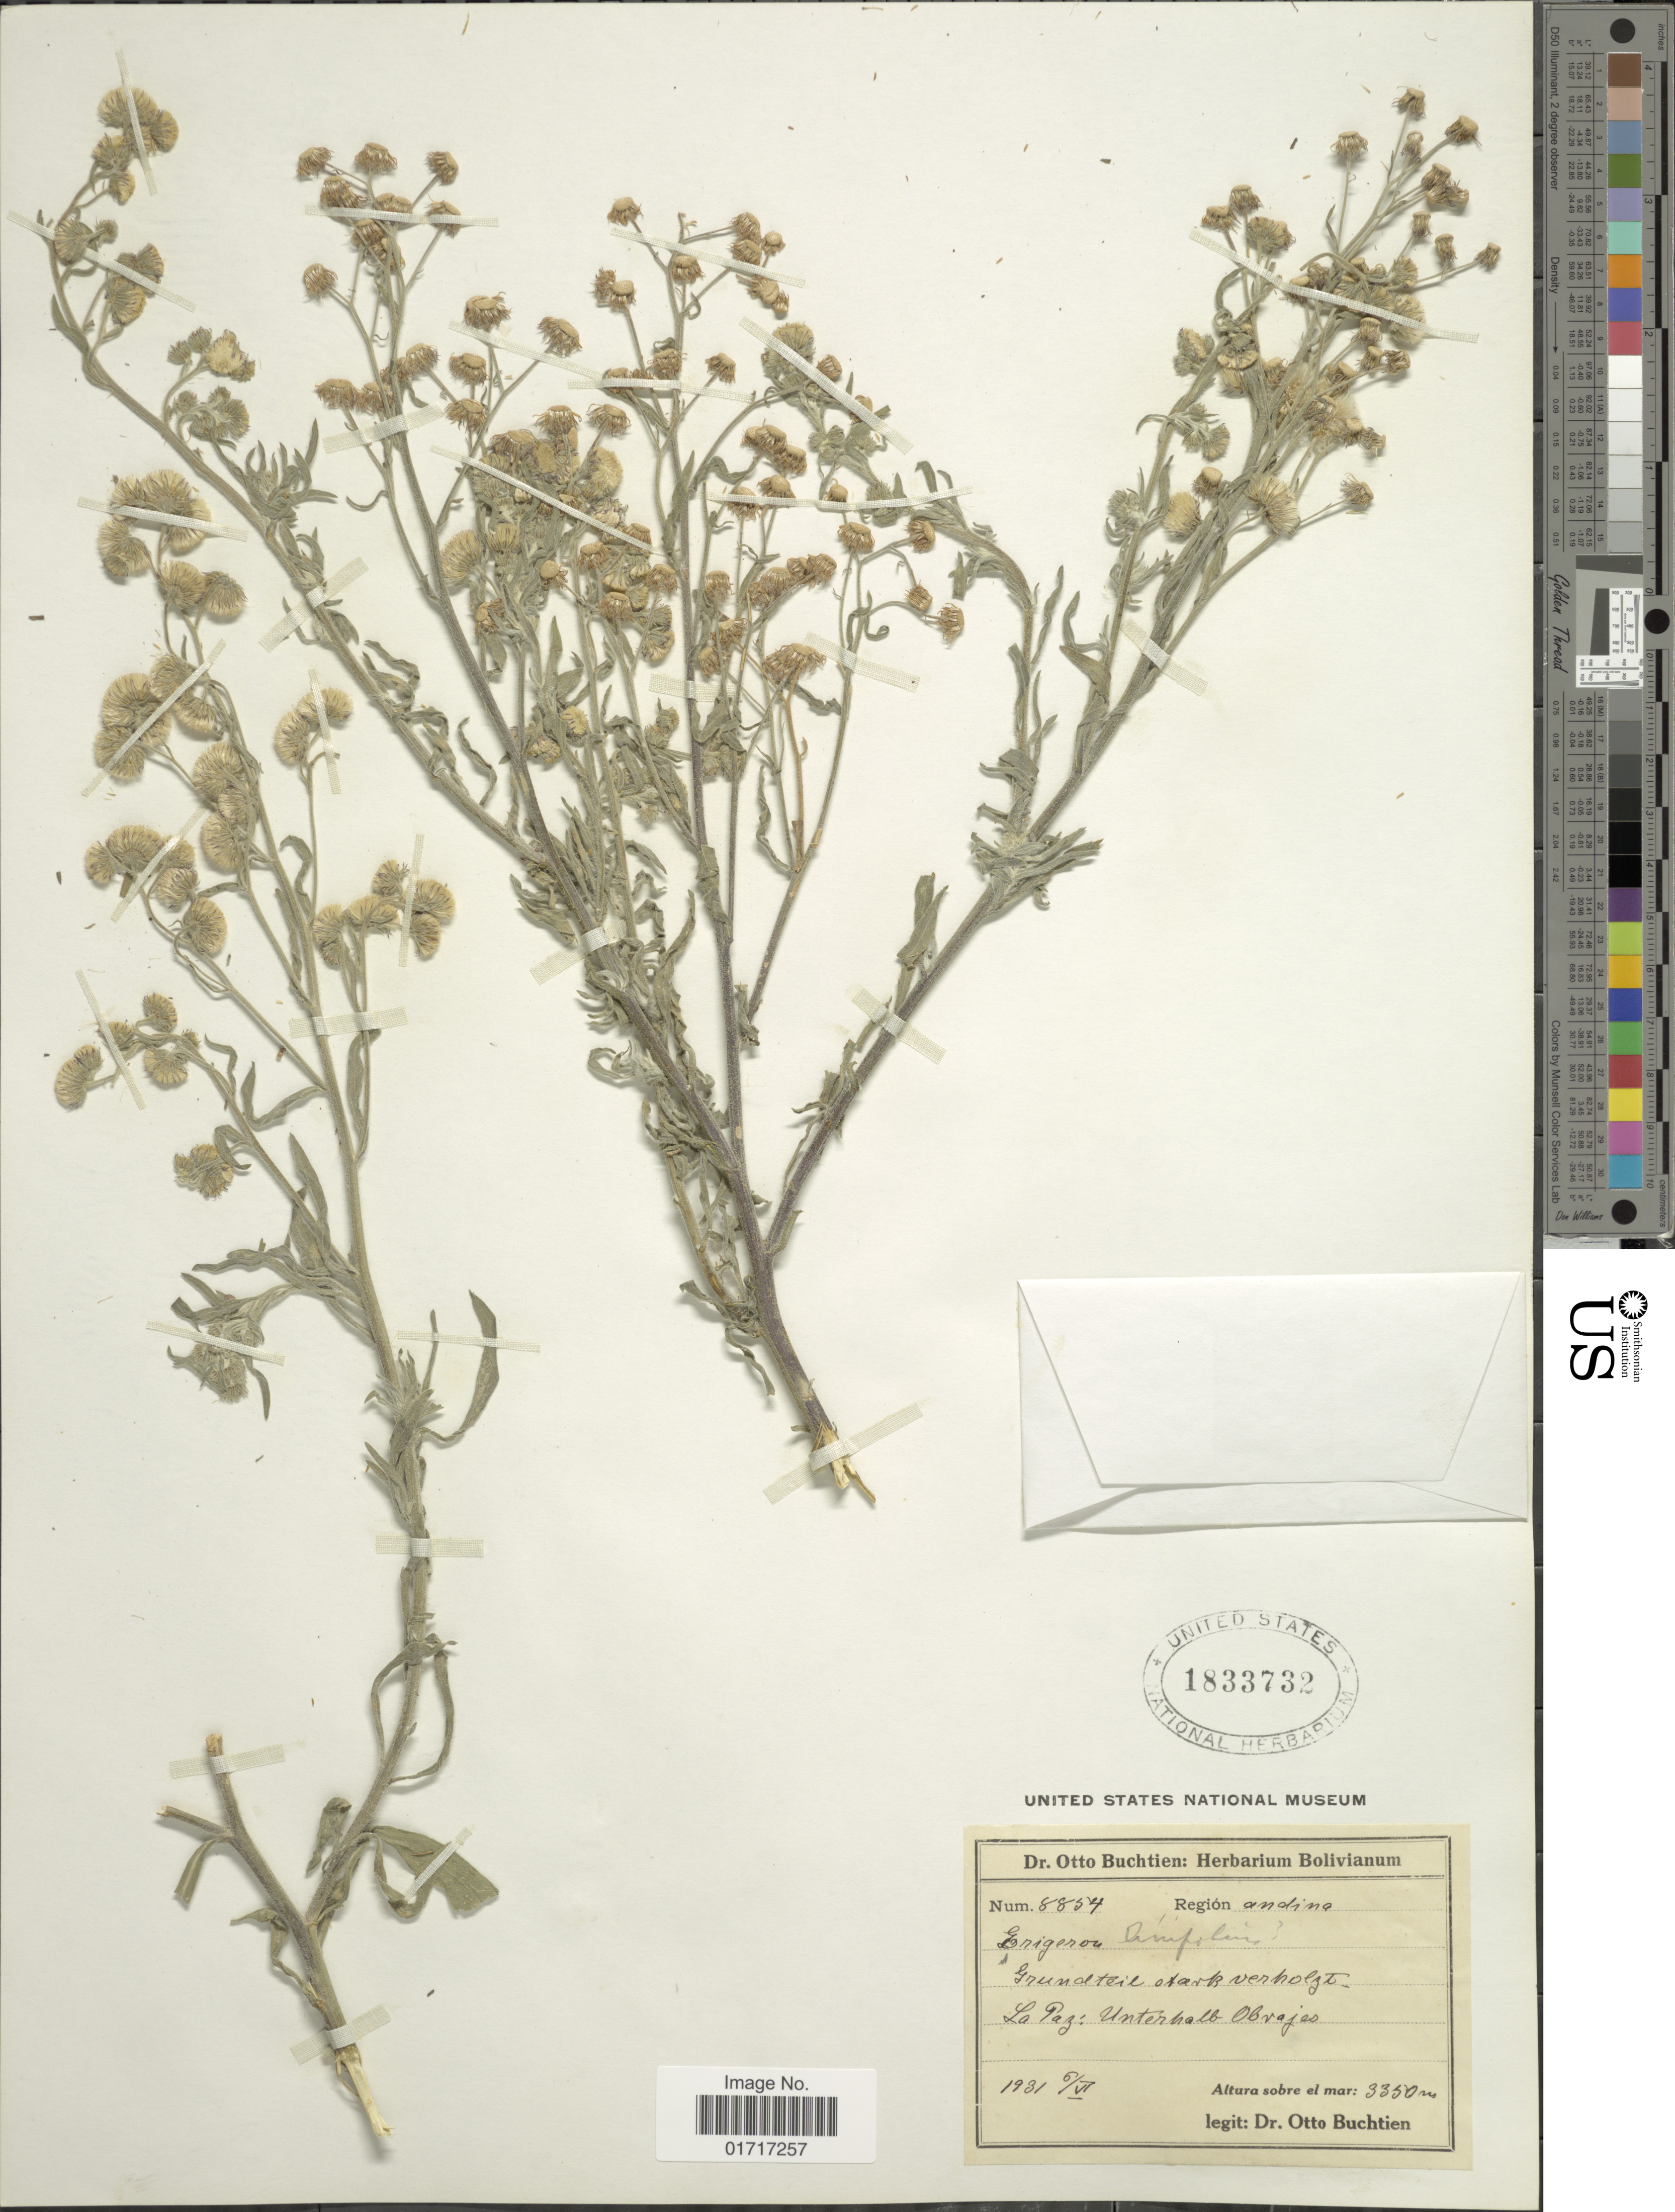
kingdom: Plantae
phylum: Tracheophyta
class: Magnoliopsida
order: Asterales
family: Asteraceae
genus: Erigeron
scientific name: Erigeron bonariensis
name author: L.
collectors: O. Buchtien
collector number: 8854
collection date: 1931-06-06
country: Bolivia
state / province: La Paz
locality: La Paz: Unterhalb Obrajas, Region andina.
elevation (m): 3350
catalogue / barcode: US 1833732